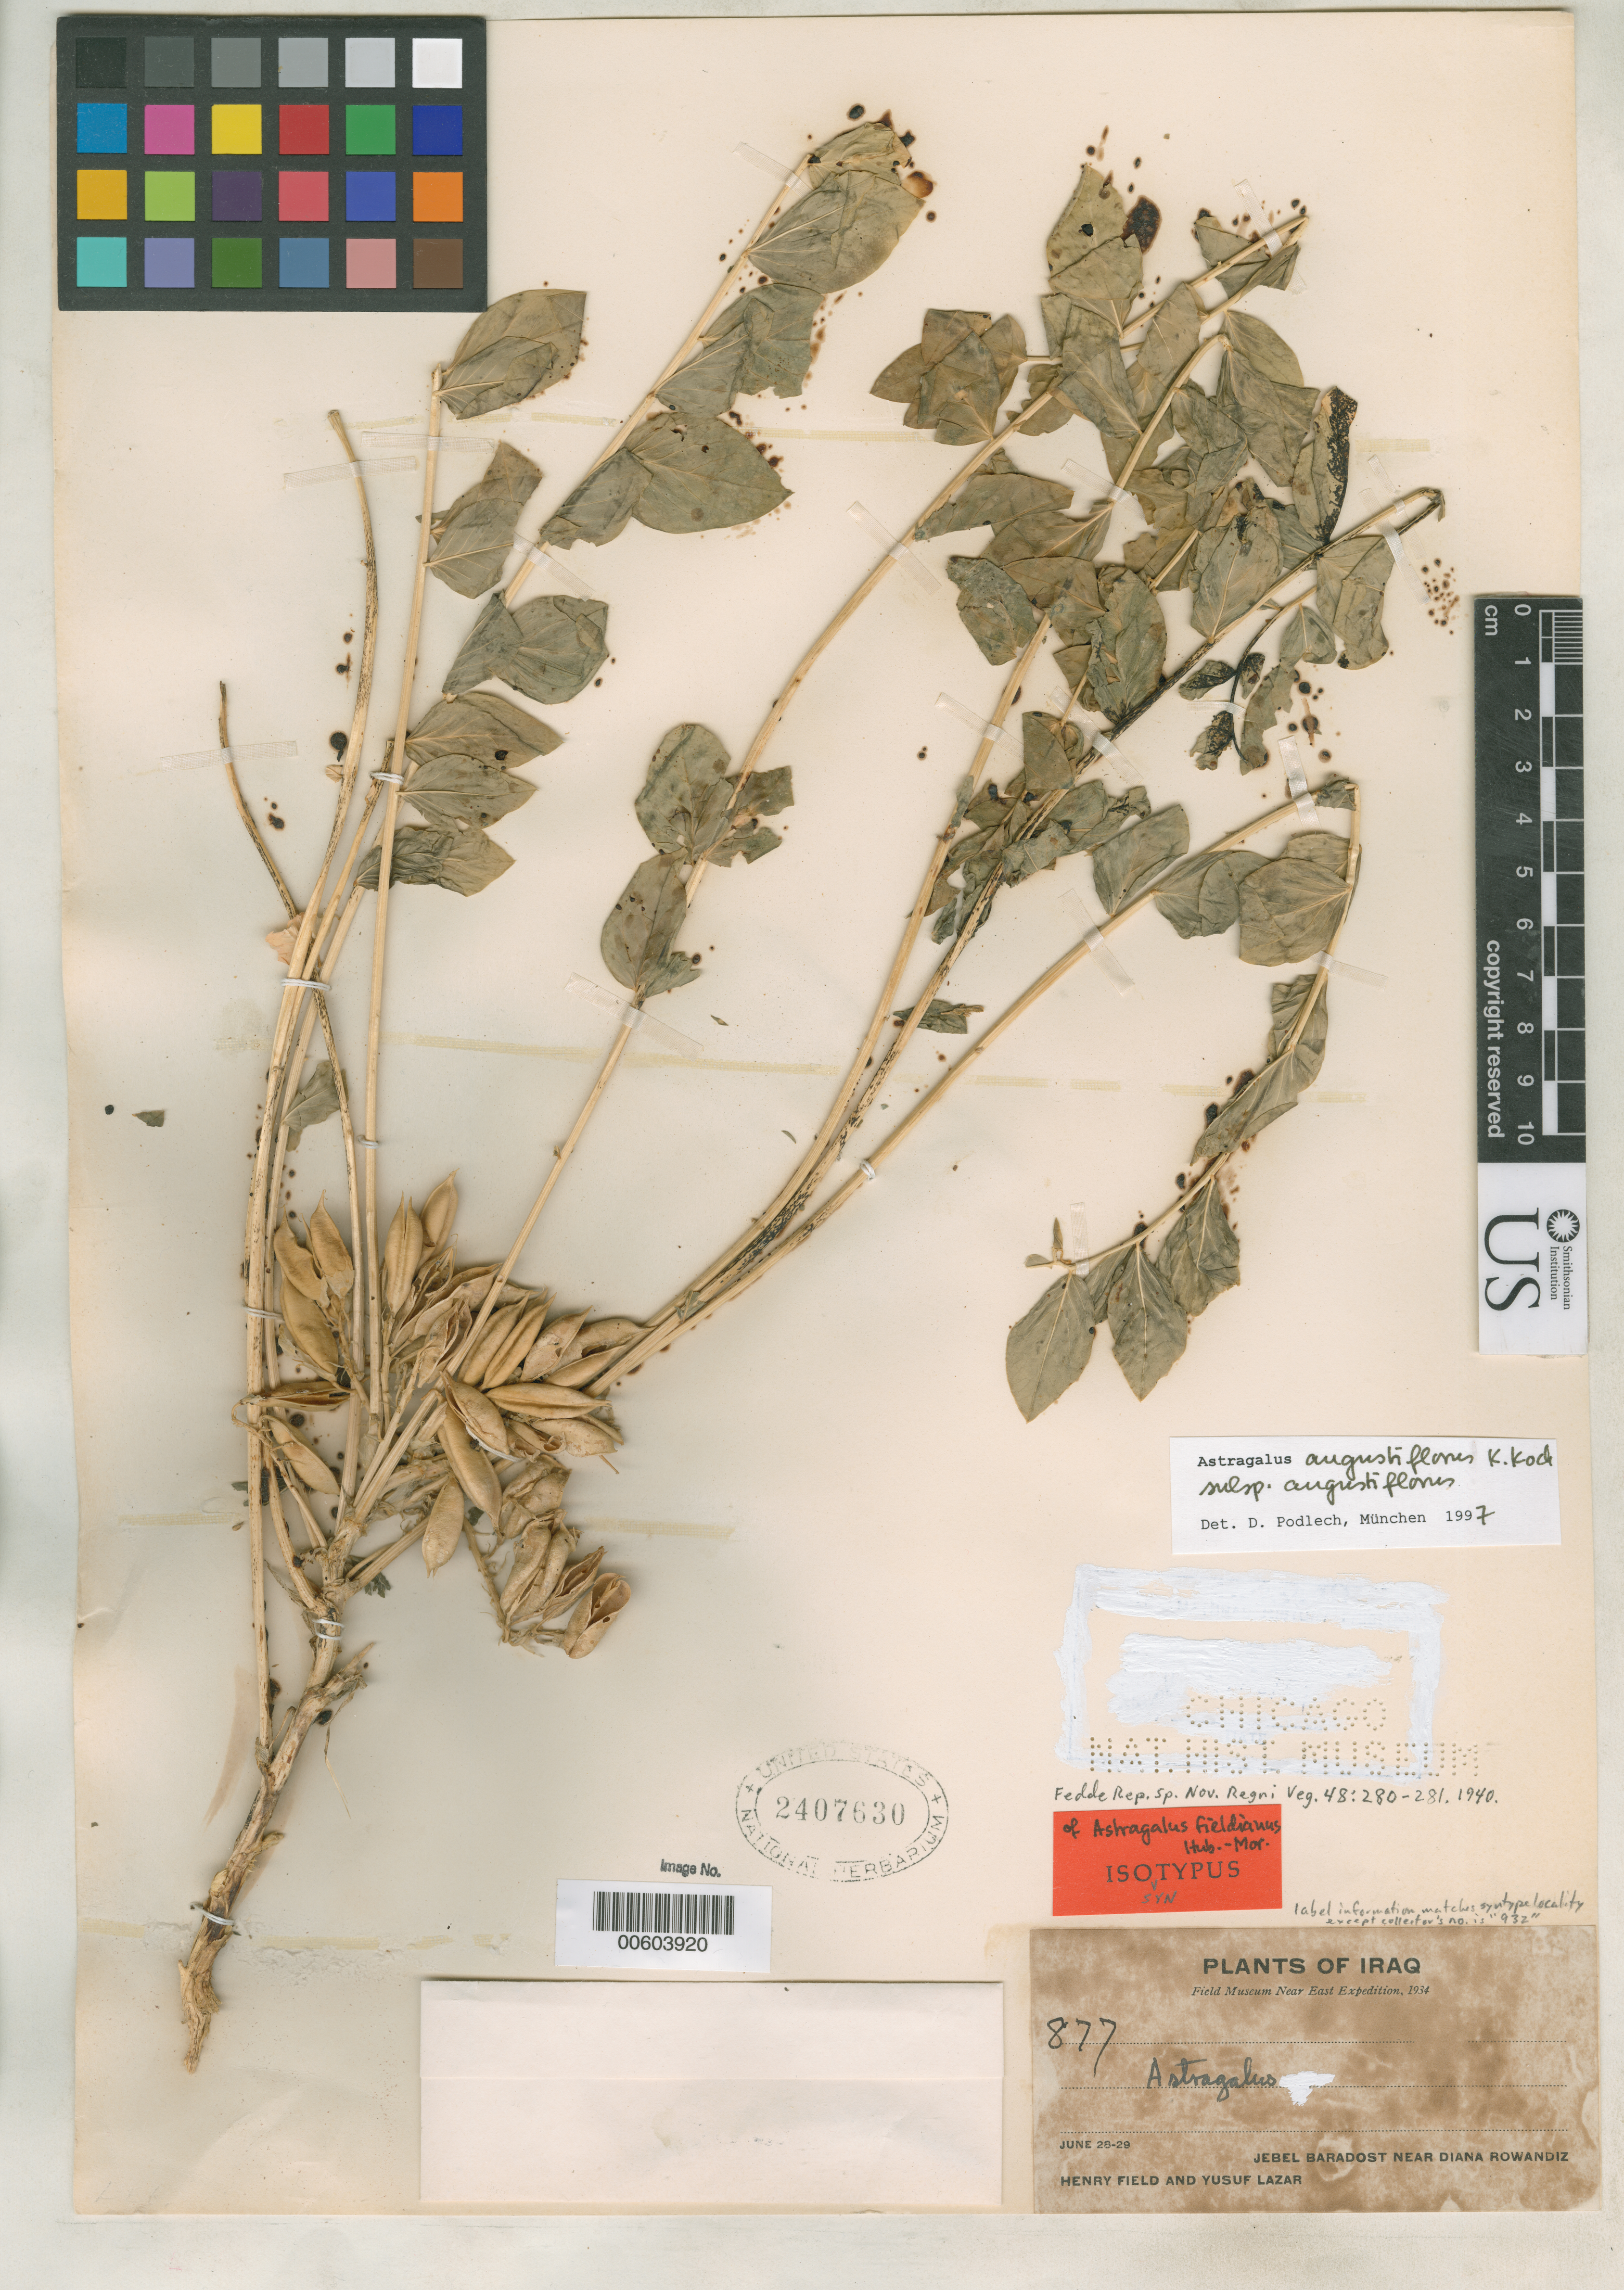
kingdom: Plantae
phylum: Tracheophyta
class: Magnoliopsida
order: Fabales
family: Fabaceae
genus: Astragalus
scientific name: Astragalus fieldianus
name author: Hub.-Mor.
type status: Isosyntype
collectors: H. Field & Y. Lazar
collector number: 877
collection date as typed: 1934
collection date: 1934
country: Iraq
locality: Jebel Baradost near Diana Rowandiz.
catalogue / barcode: US 2407630